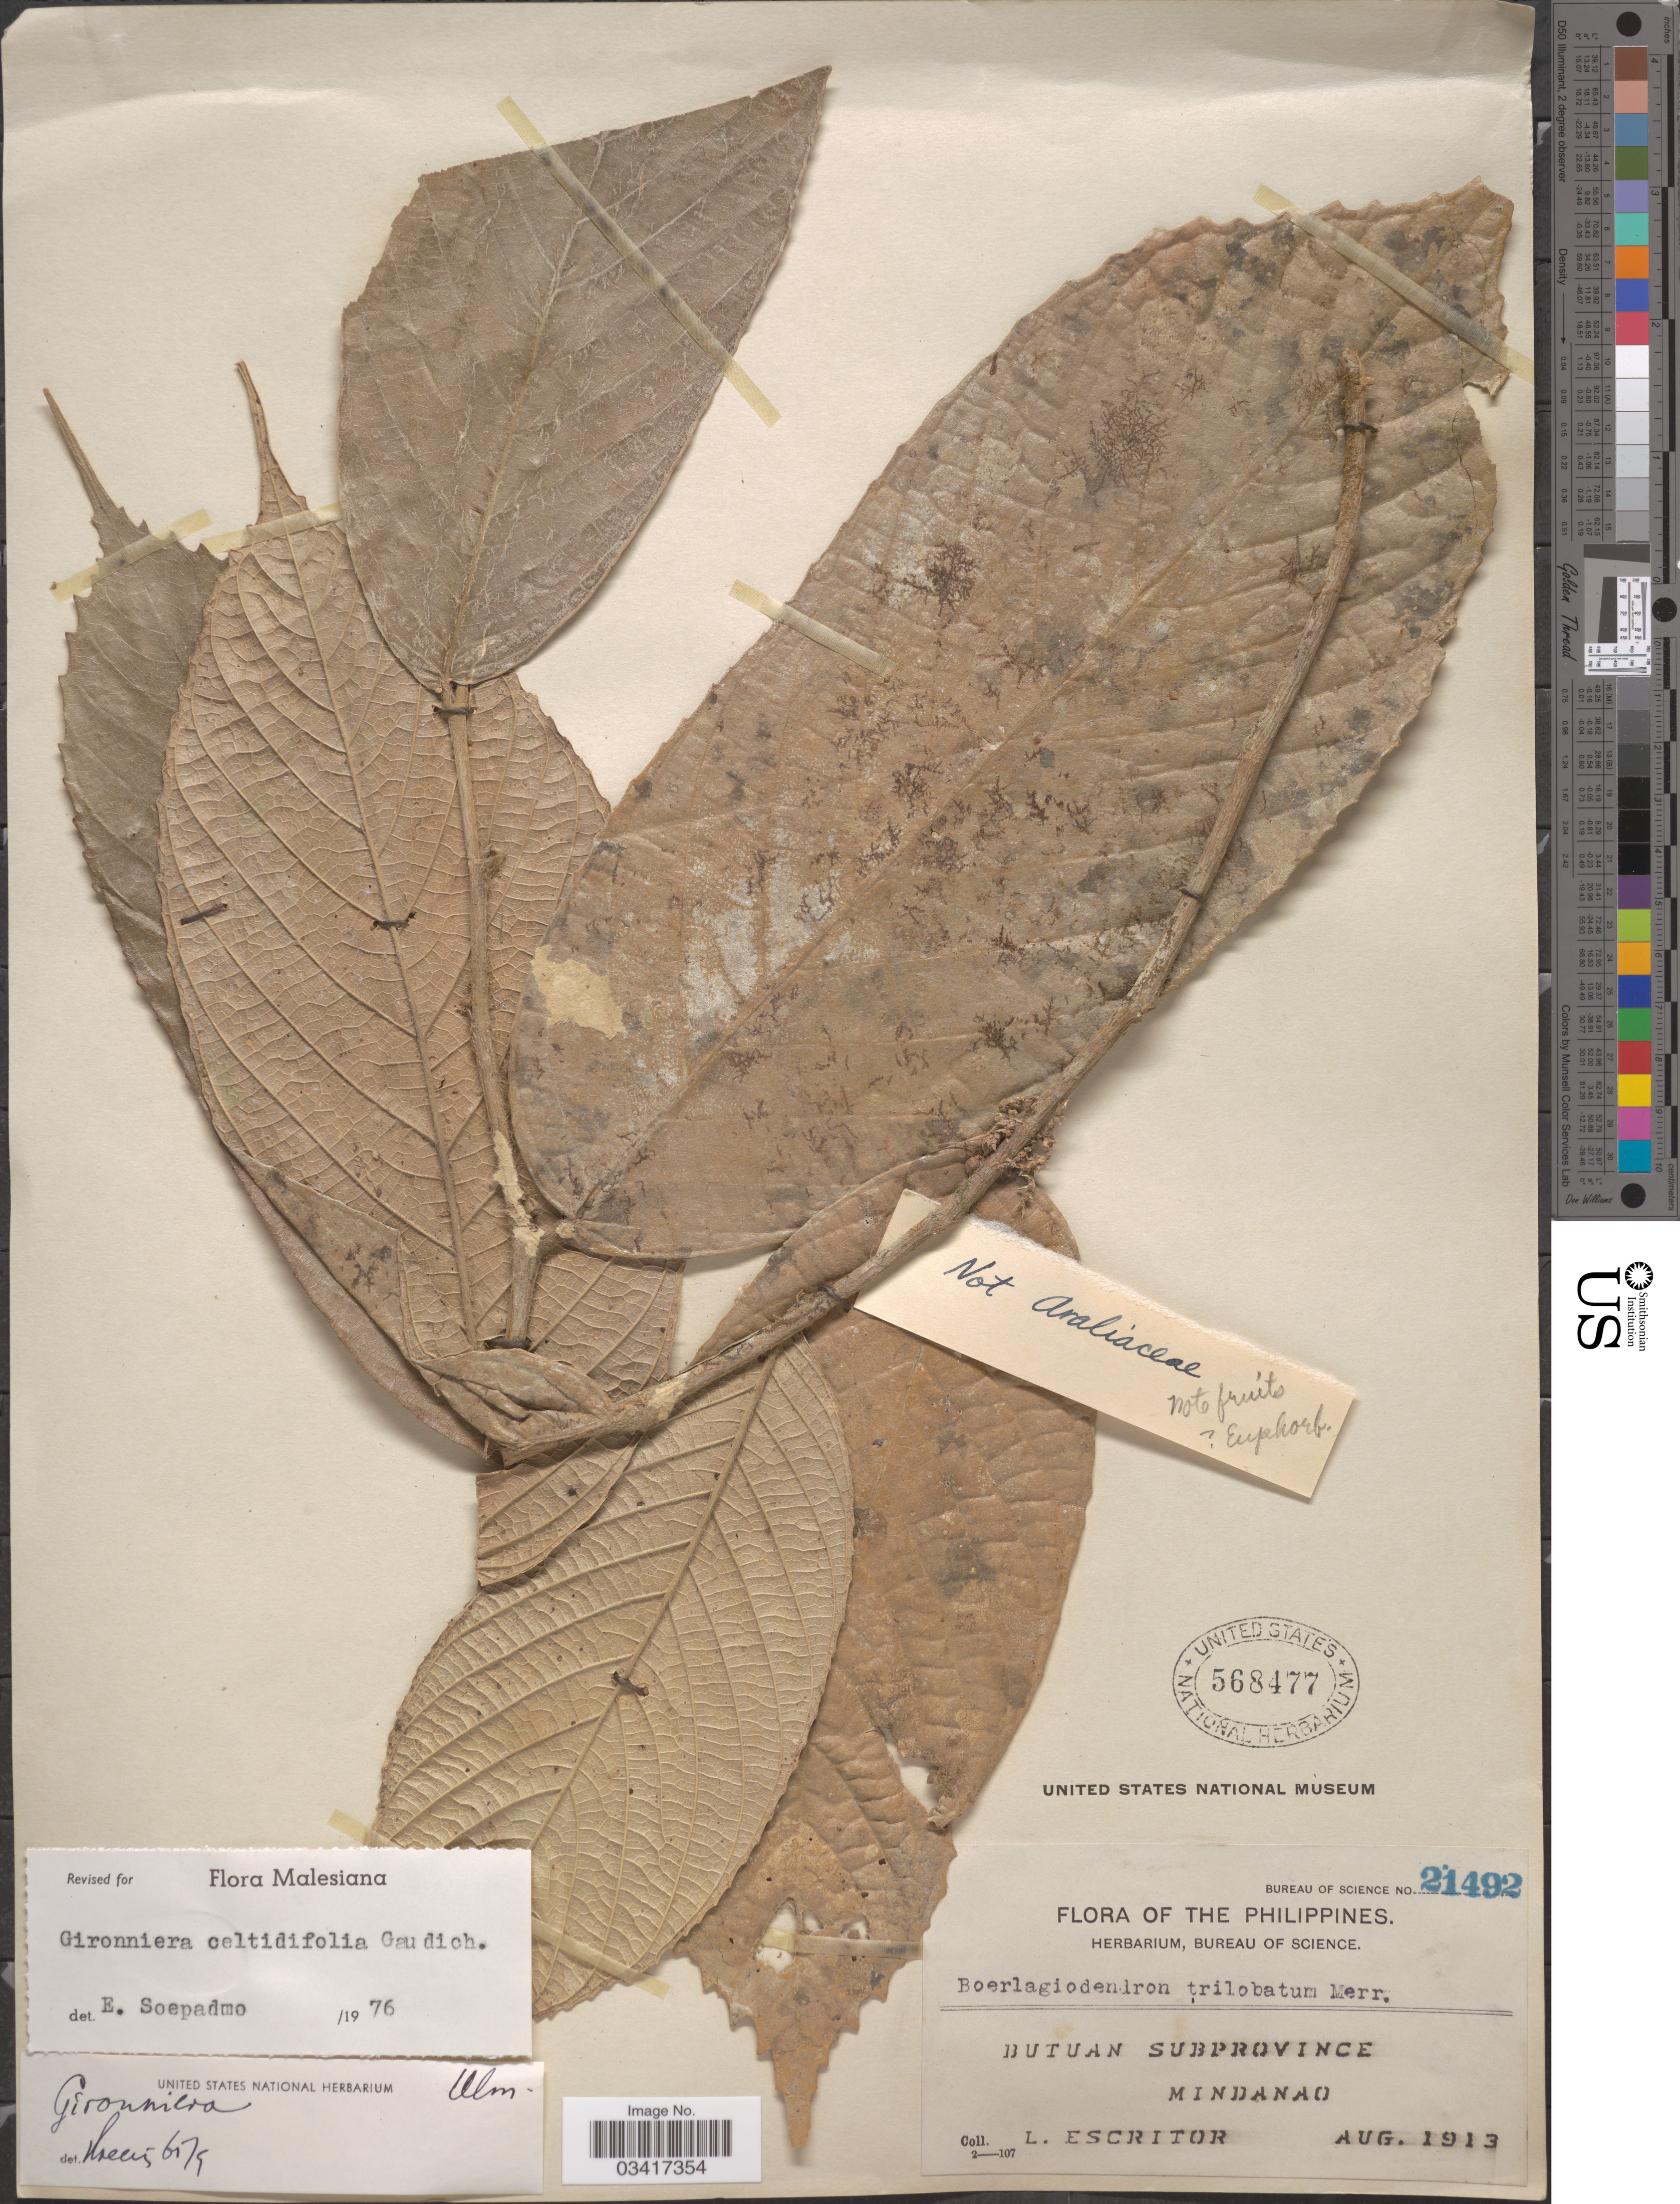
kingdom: Plantae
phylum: Tracheophyta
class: Magnoliopsida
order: Rosales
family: Cannabaceae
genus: Gironniera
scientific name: Gironniera celtidifolia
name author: Gaudich.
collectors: L. Escritor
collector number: Bureau of Science 21492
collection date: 1913-08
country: Philippines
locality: Butuan Subprovince, Mindanao.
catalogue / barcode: US 568477